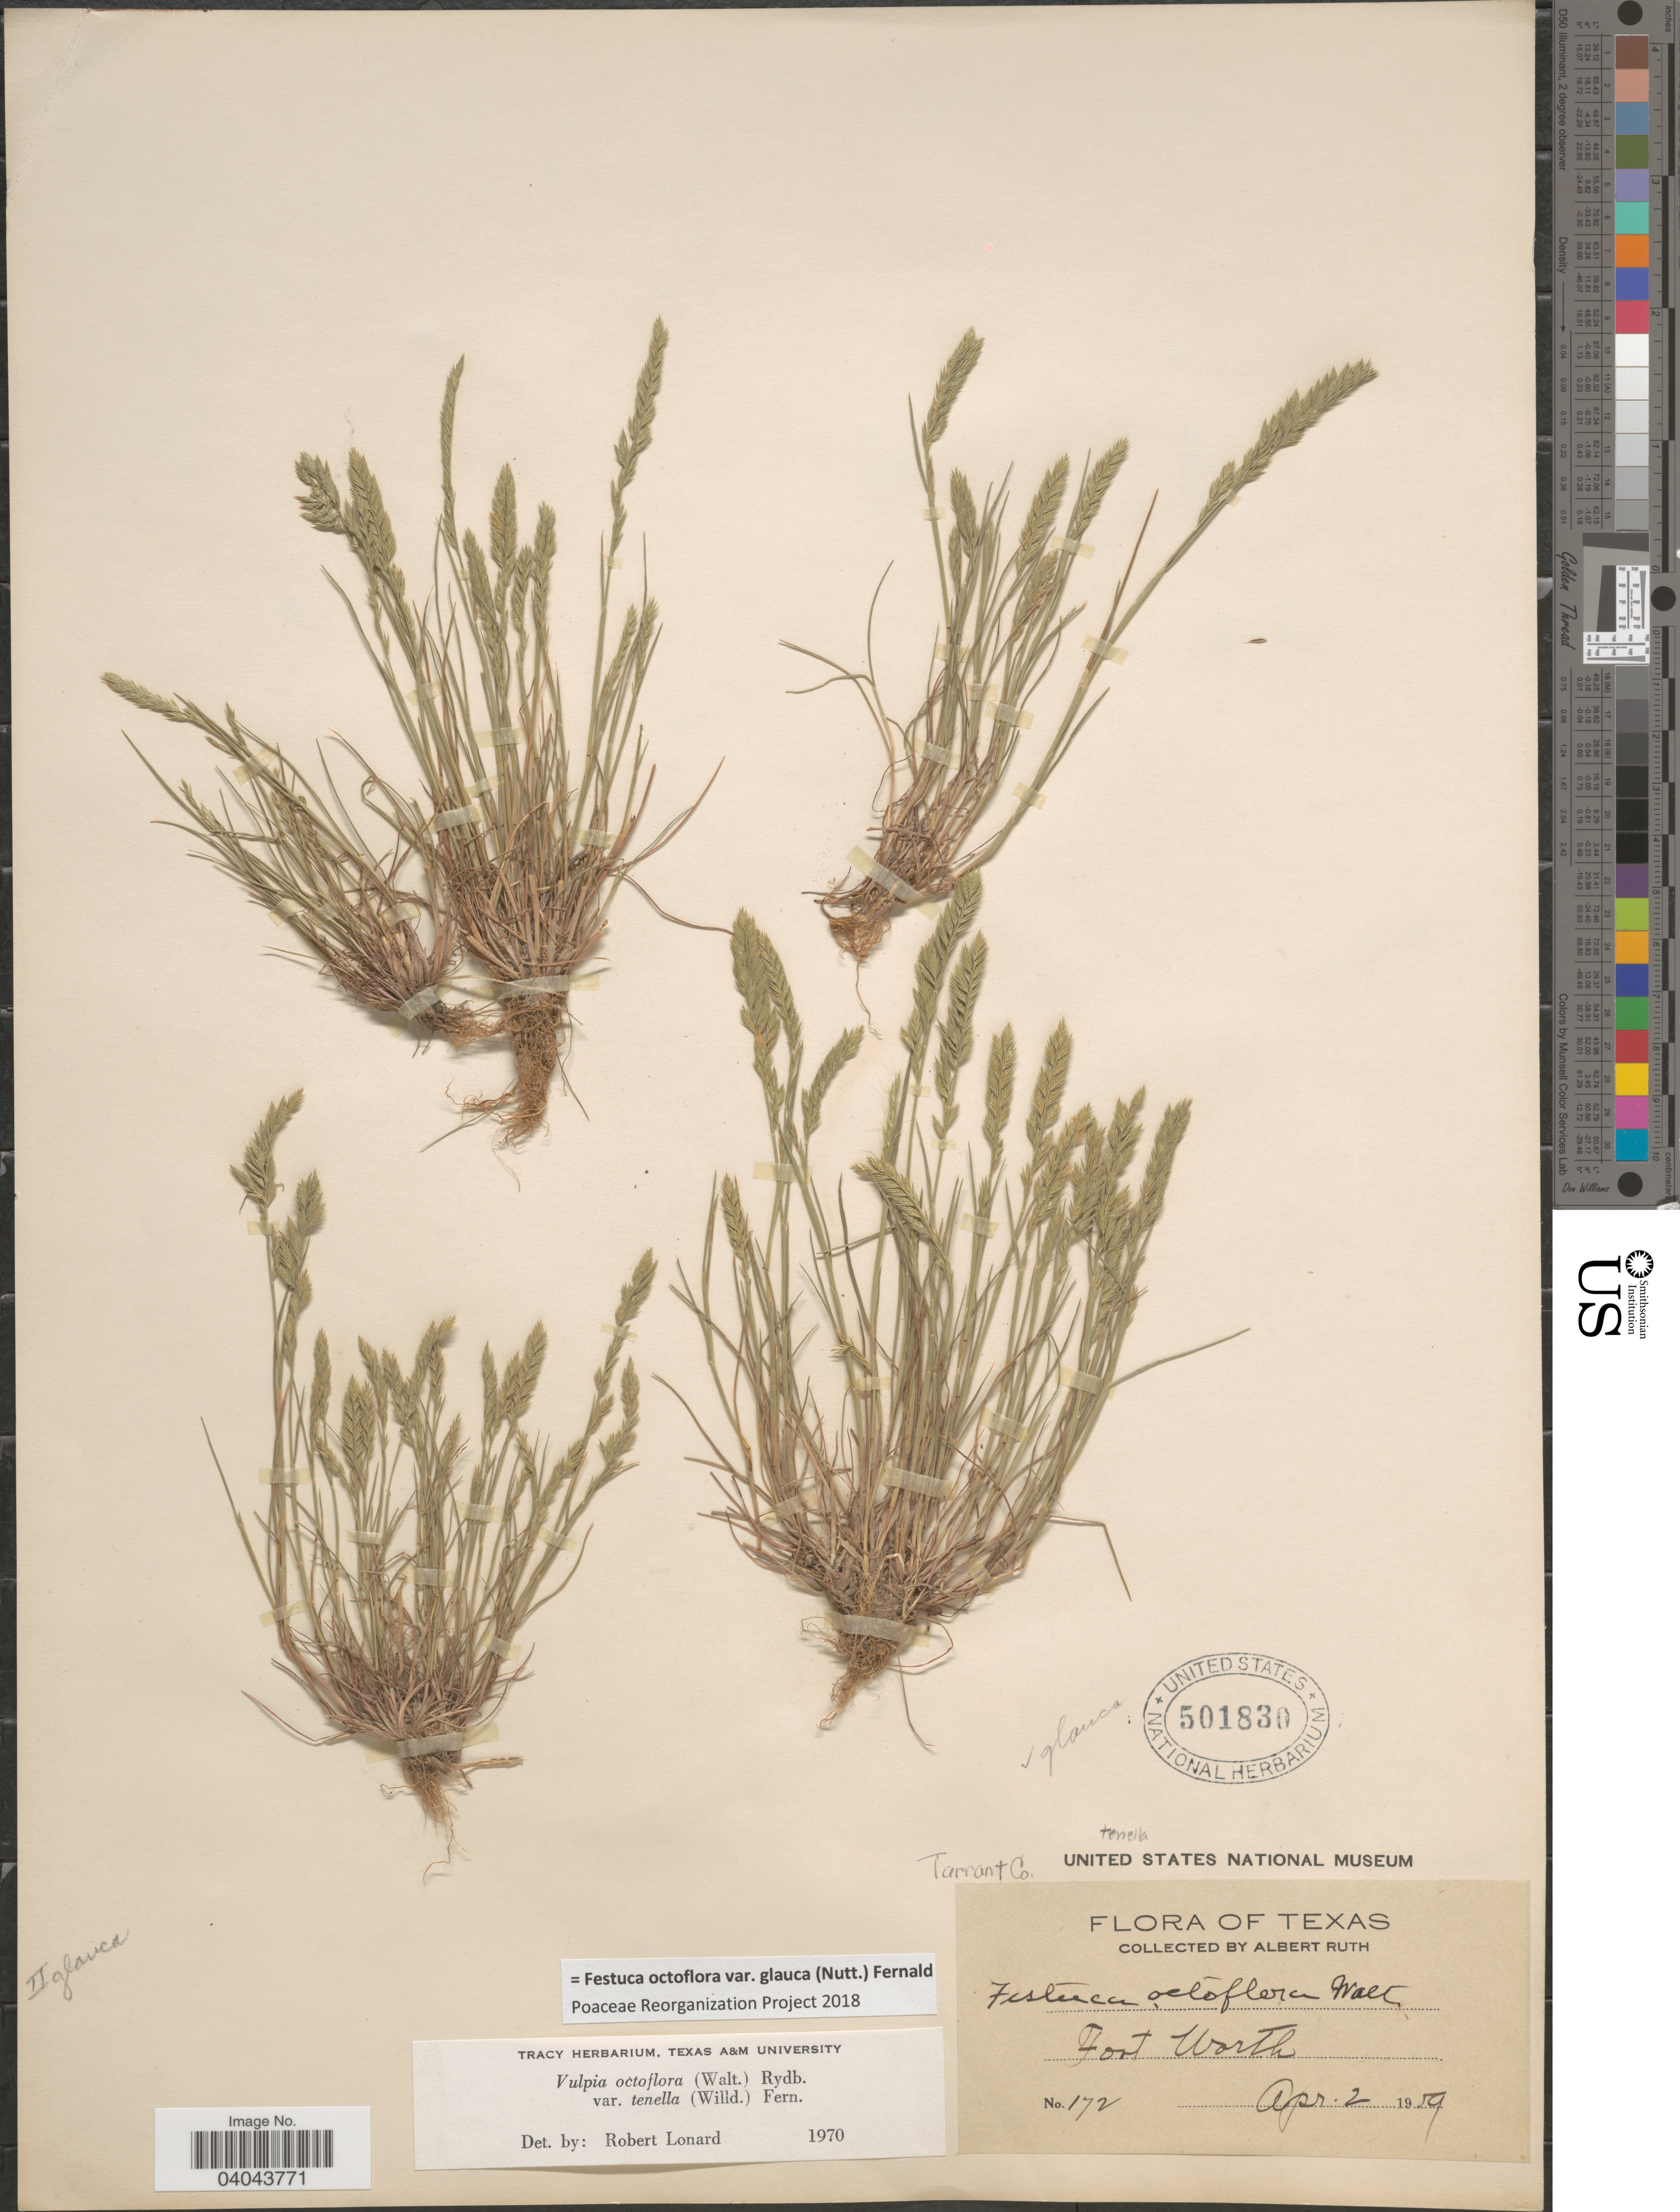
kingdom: Plantae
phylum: Tracheophyta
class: Liliopsida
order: Poales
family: Poaceae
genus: Festuca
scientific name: Festuca octoflora var. glauca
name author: (Nutt.) Fernald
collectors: A. Ruth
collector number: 172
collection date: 1959-04-02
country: United States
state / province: Texas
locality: Tarrant Co. Fort Worth.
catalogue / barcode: US 501830